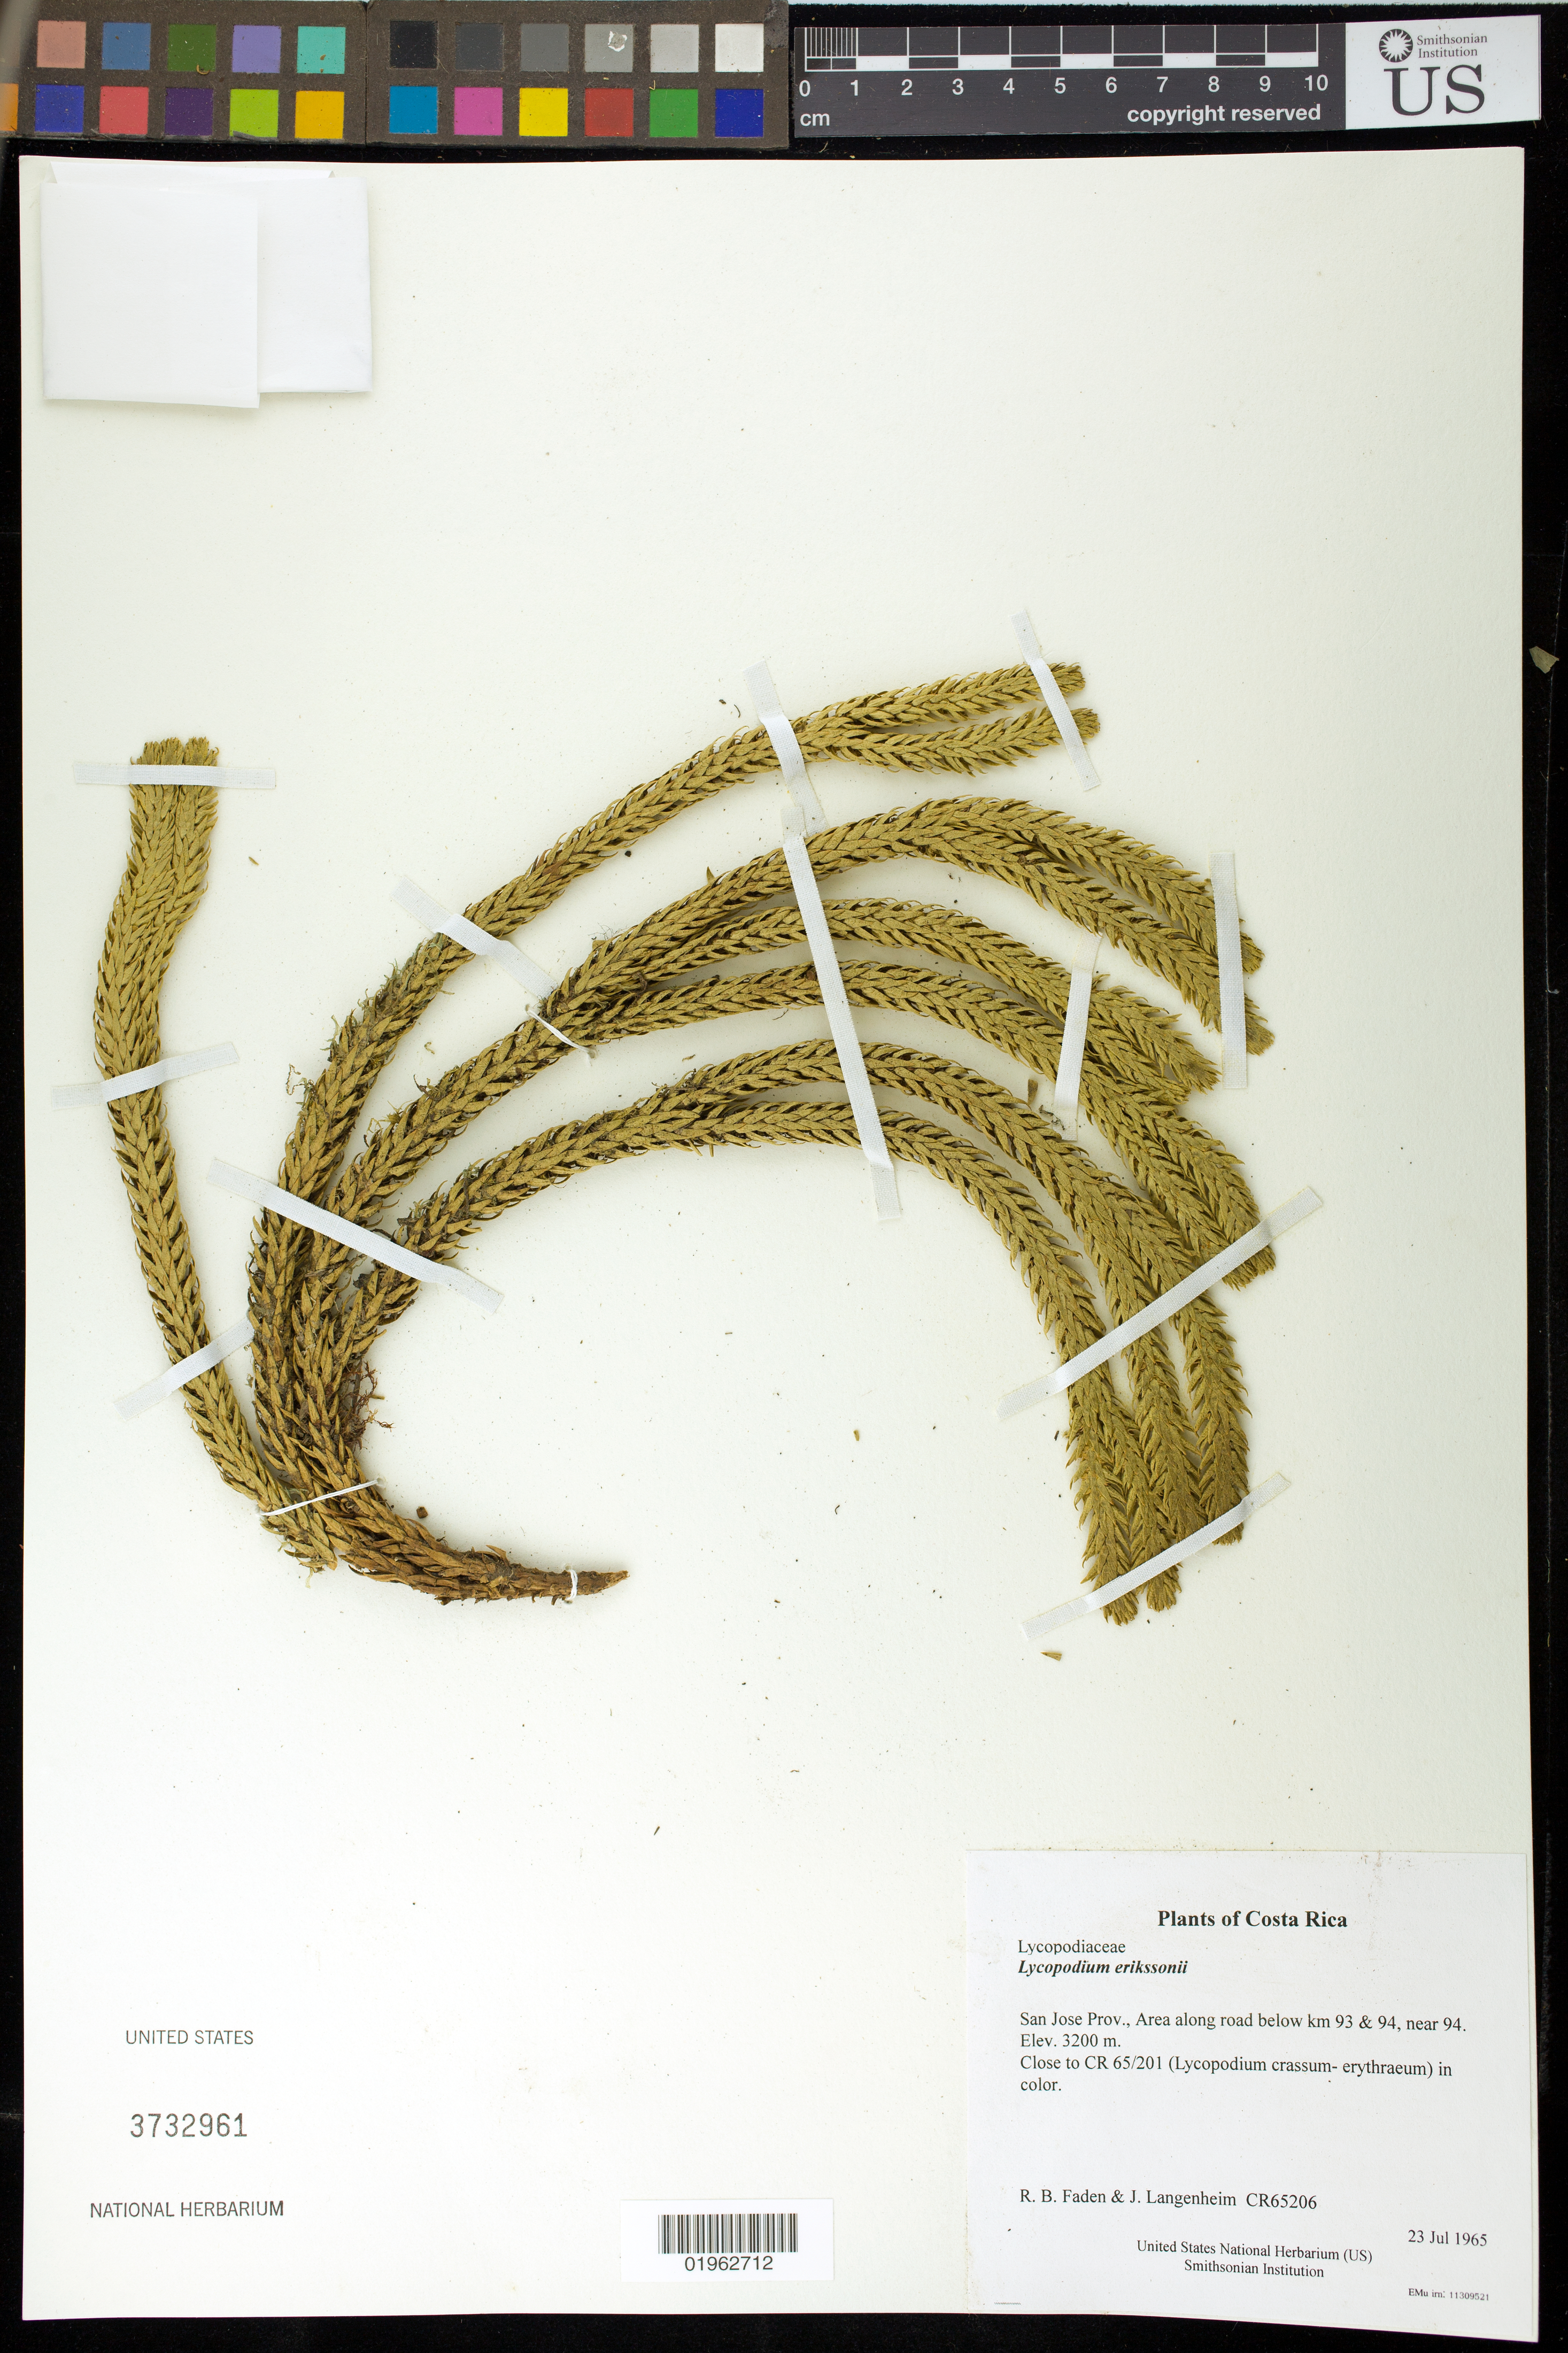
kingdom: Plantae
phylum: Tracheophyta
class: Lycopodiopsida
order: Lycopodiales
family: Lycopodiaceae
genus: Phlegmariurus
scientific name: Phlegmariurus cruentus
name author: (Spring) B. Øllg.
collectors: R. B. Faden & J. Langenheim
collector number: CR65206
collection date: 1965-07-23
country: Costa Rica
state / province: San Jose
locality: Area along road below km 93 & 94, near 94.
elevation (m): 3200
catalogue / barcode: US 3732961